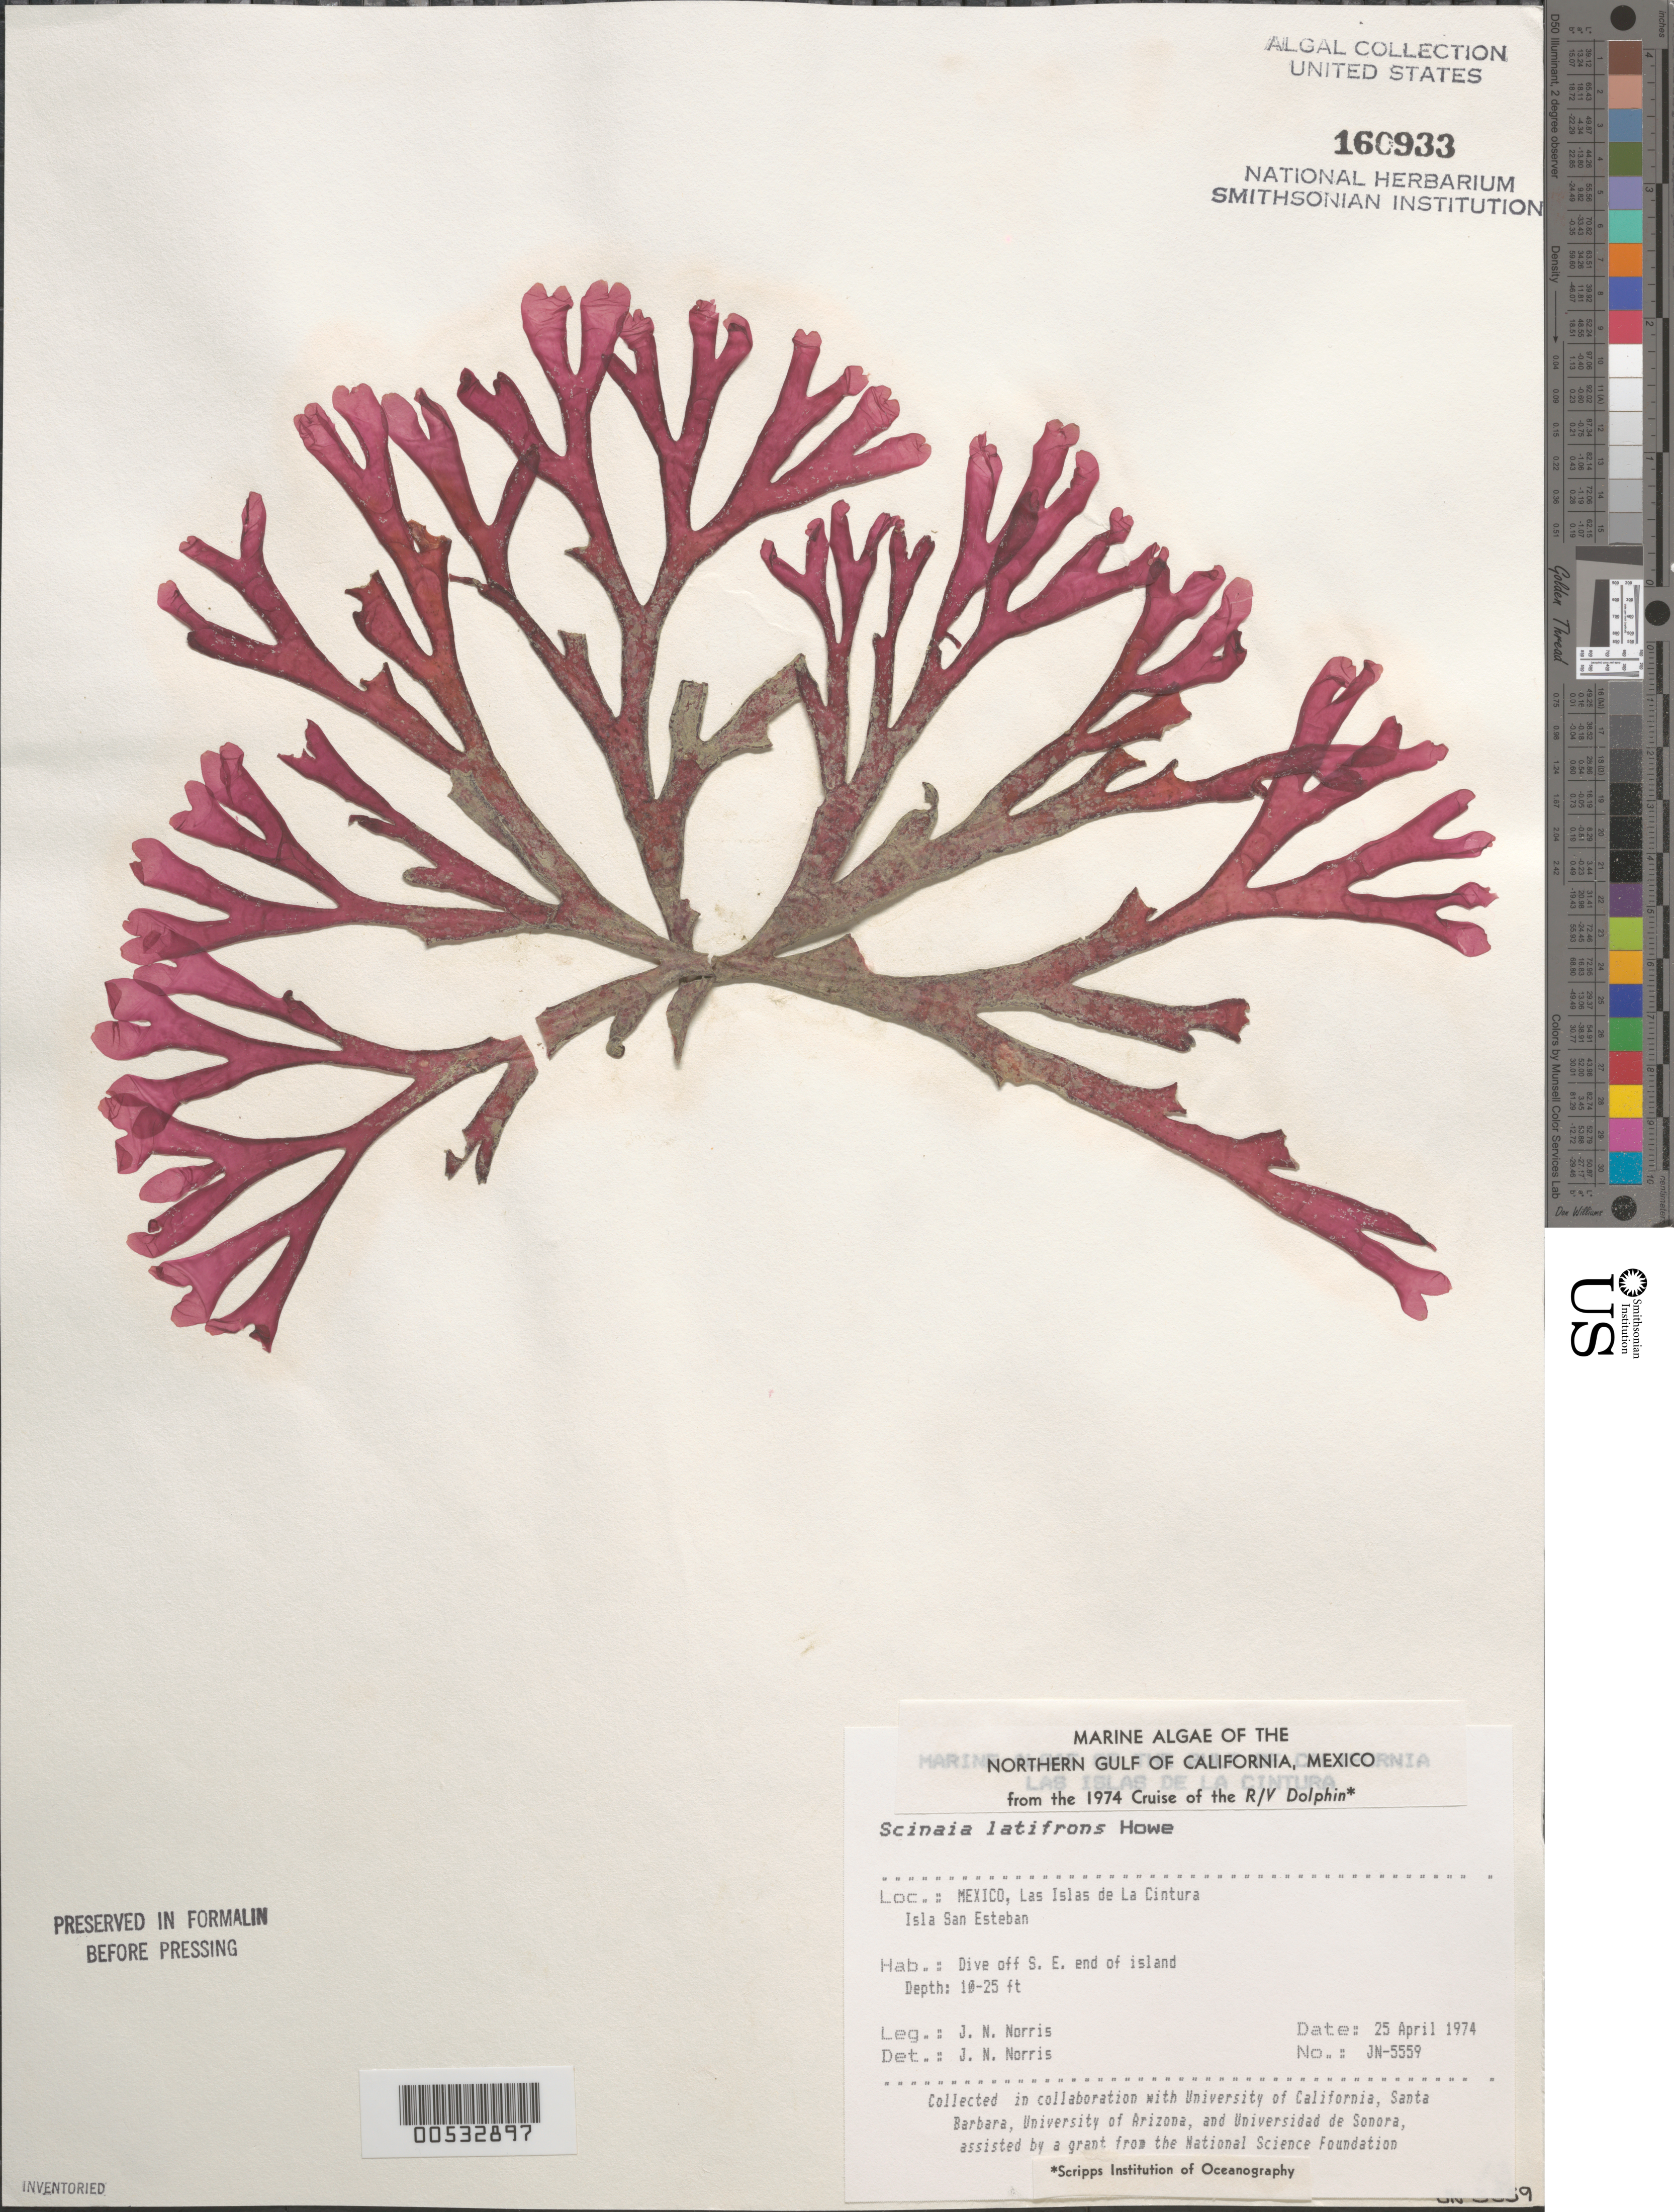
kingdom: Plantae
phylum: Rhodophyta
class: Florideophyceae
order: Nemaliales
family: Scinaiaceae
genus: Scinaia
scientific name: Scinaia latifrons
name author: M. Howe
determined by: Norris, James N.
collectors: J. N. Norris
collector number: JN-5559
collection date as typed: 25 Apr 1974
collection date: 1974-04-25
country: Mexico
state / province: Baja California Norte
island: Isla San Esteban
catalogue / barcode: US 160933